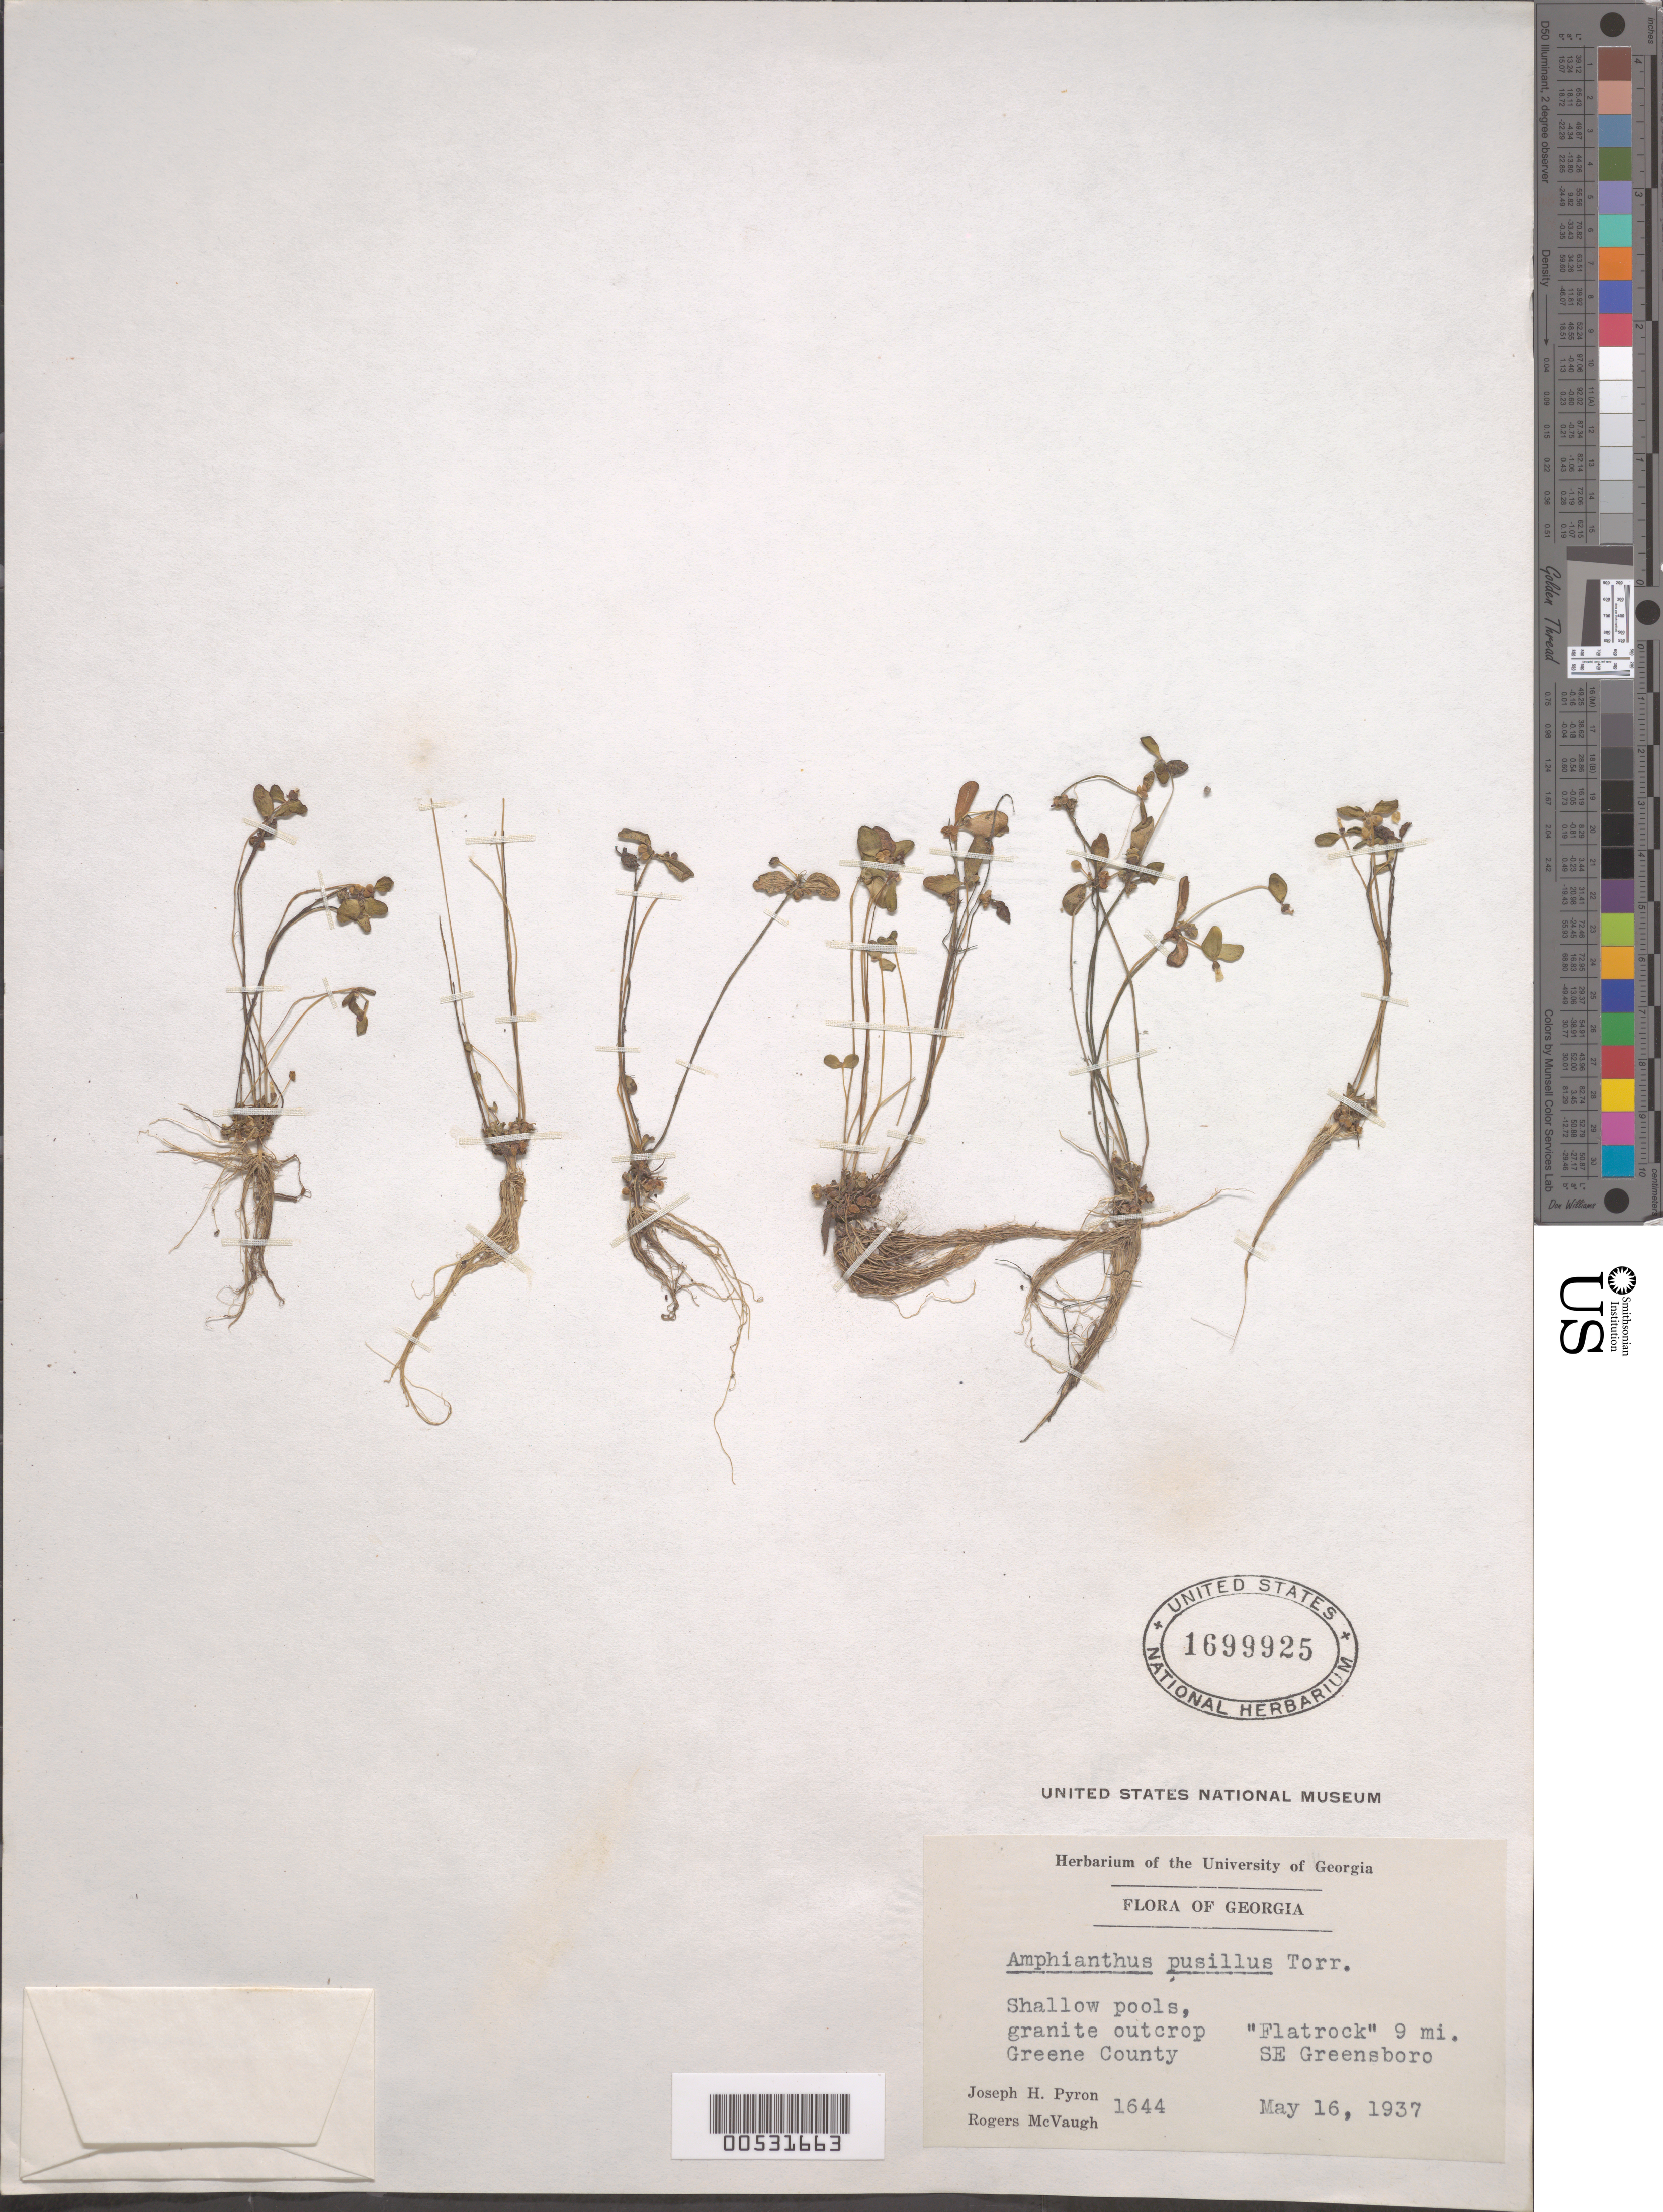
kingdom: Plantae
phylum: Tracheophyta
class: Magnoliopsida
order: Lamiales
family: Plantaginaceae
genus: Amphianthus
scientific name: Amphianthus pusillus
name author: Torr.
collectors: J. H. Pyron & R. McVaugh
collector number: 1644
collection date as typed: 16 May 1937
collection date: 1937-05-16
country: United States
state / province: Georgia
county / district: Greene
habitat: Shallow pools.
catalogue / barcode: US 1699925